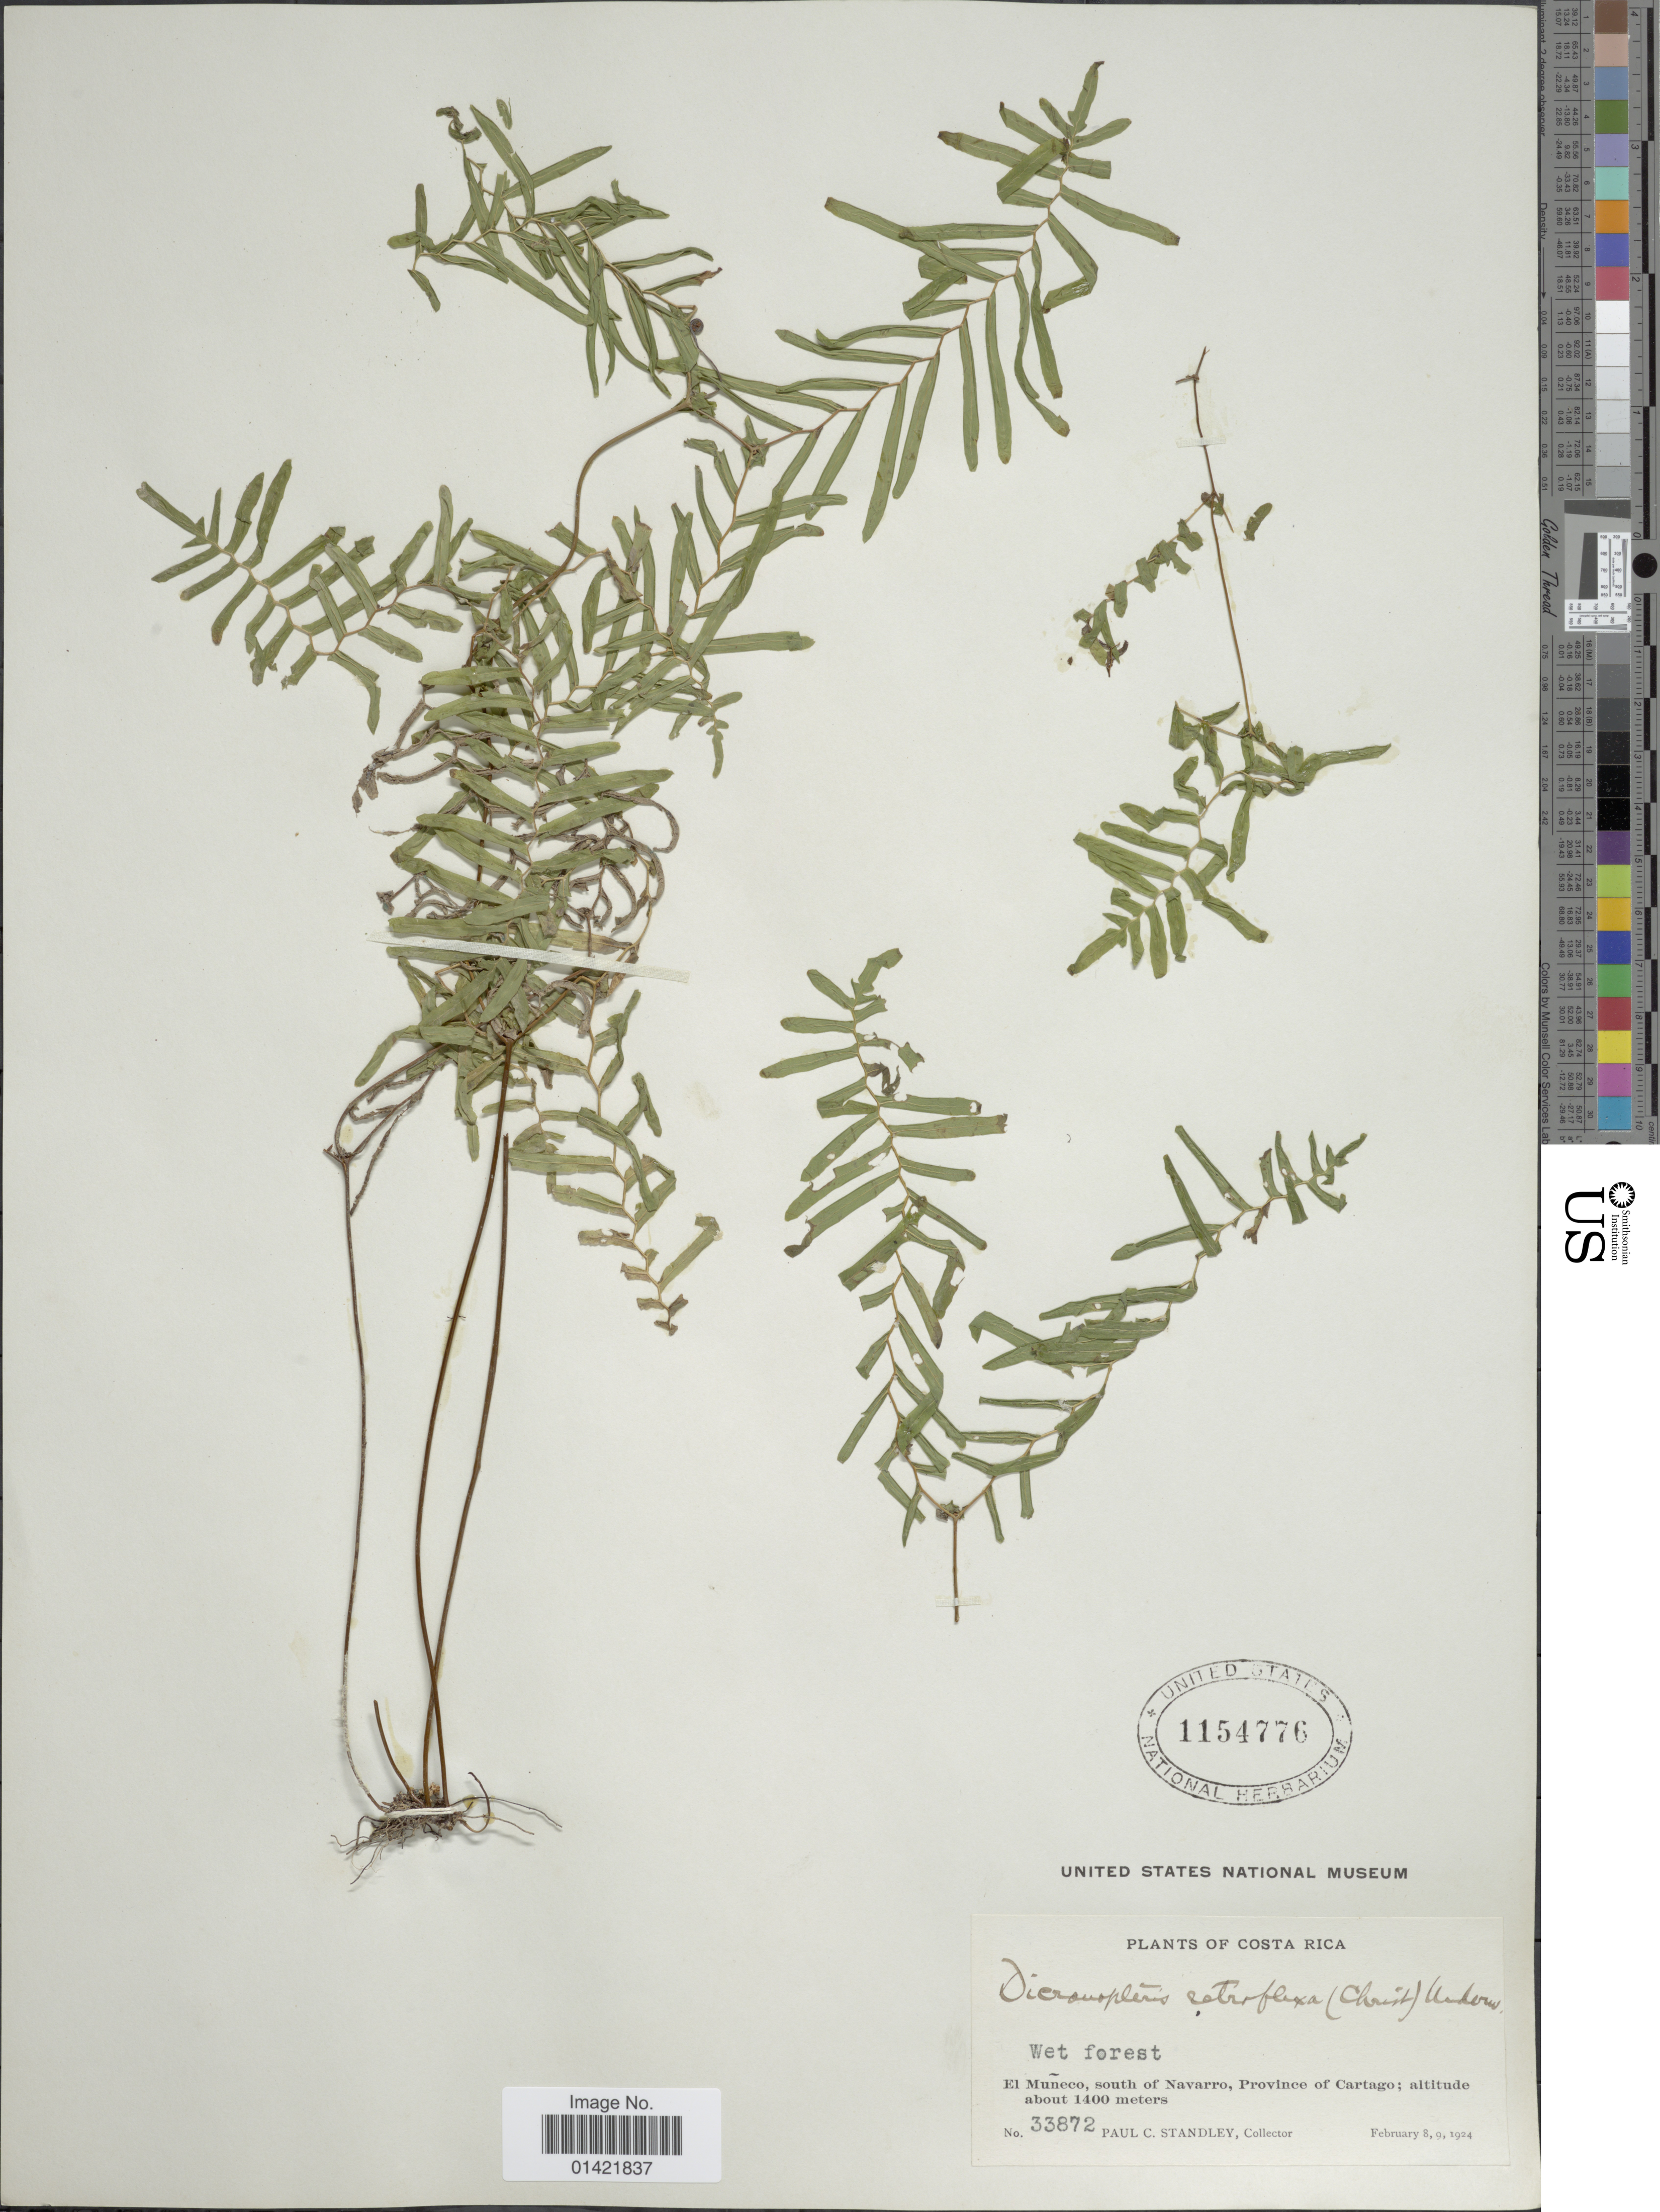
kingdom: Plantae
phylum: Tracheophyta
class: Polypodiopsida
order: Gleicheniales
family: Gleicheniaceae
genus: Sticherus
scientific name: Sticherus retroflexus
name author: (Bornm. ex Christ) Copel.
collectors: P. C. Standley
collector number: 33872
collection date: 1924-02-08/1924-02-09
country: Costa Rica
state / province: Cartago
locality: El Muneco, south of Navarro, Province of Cartago.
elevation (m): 1400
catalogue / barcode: US 1154776